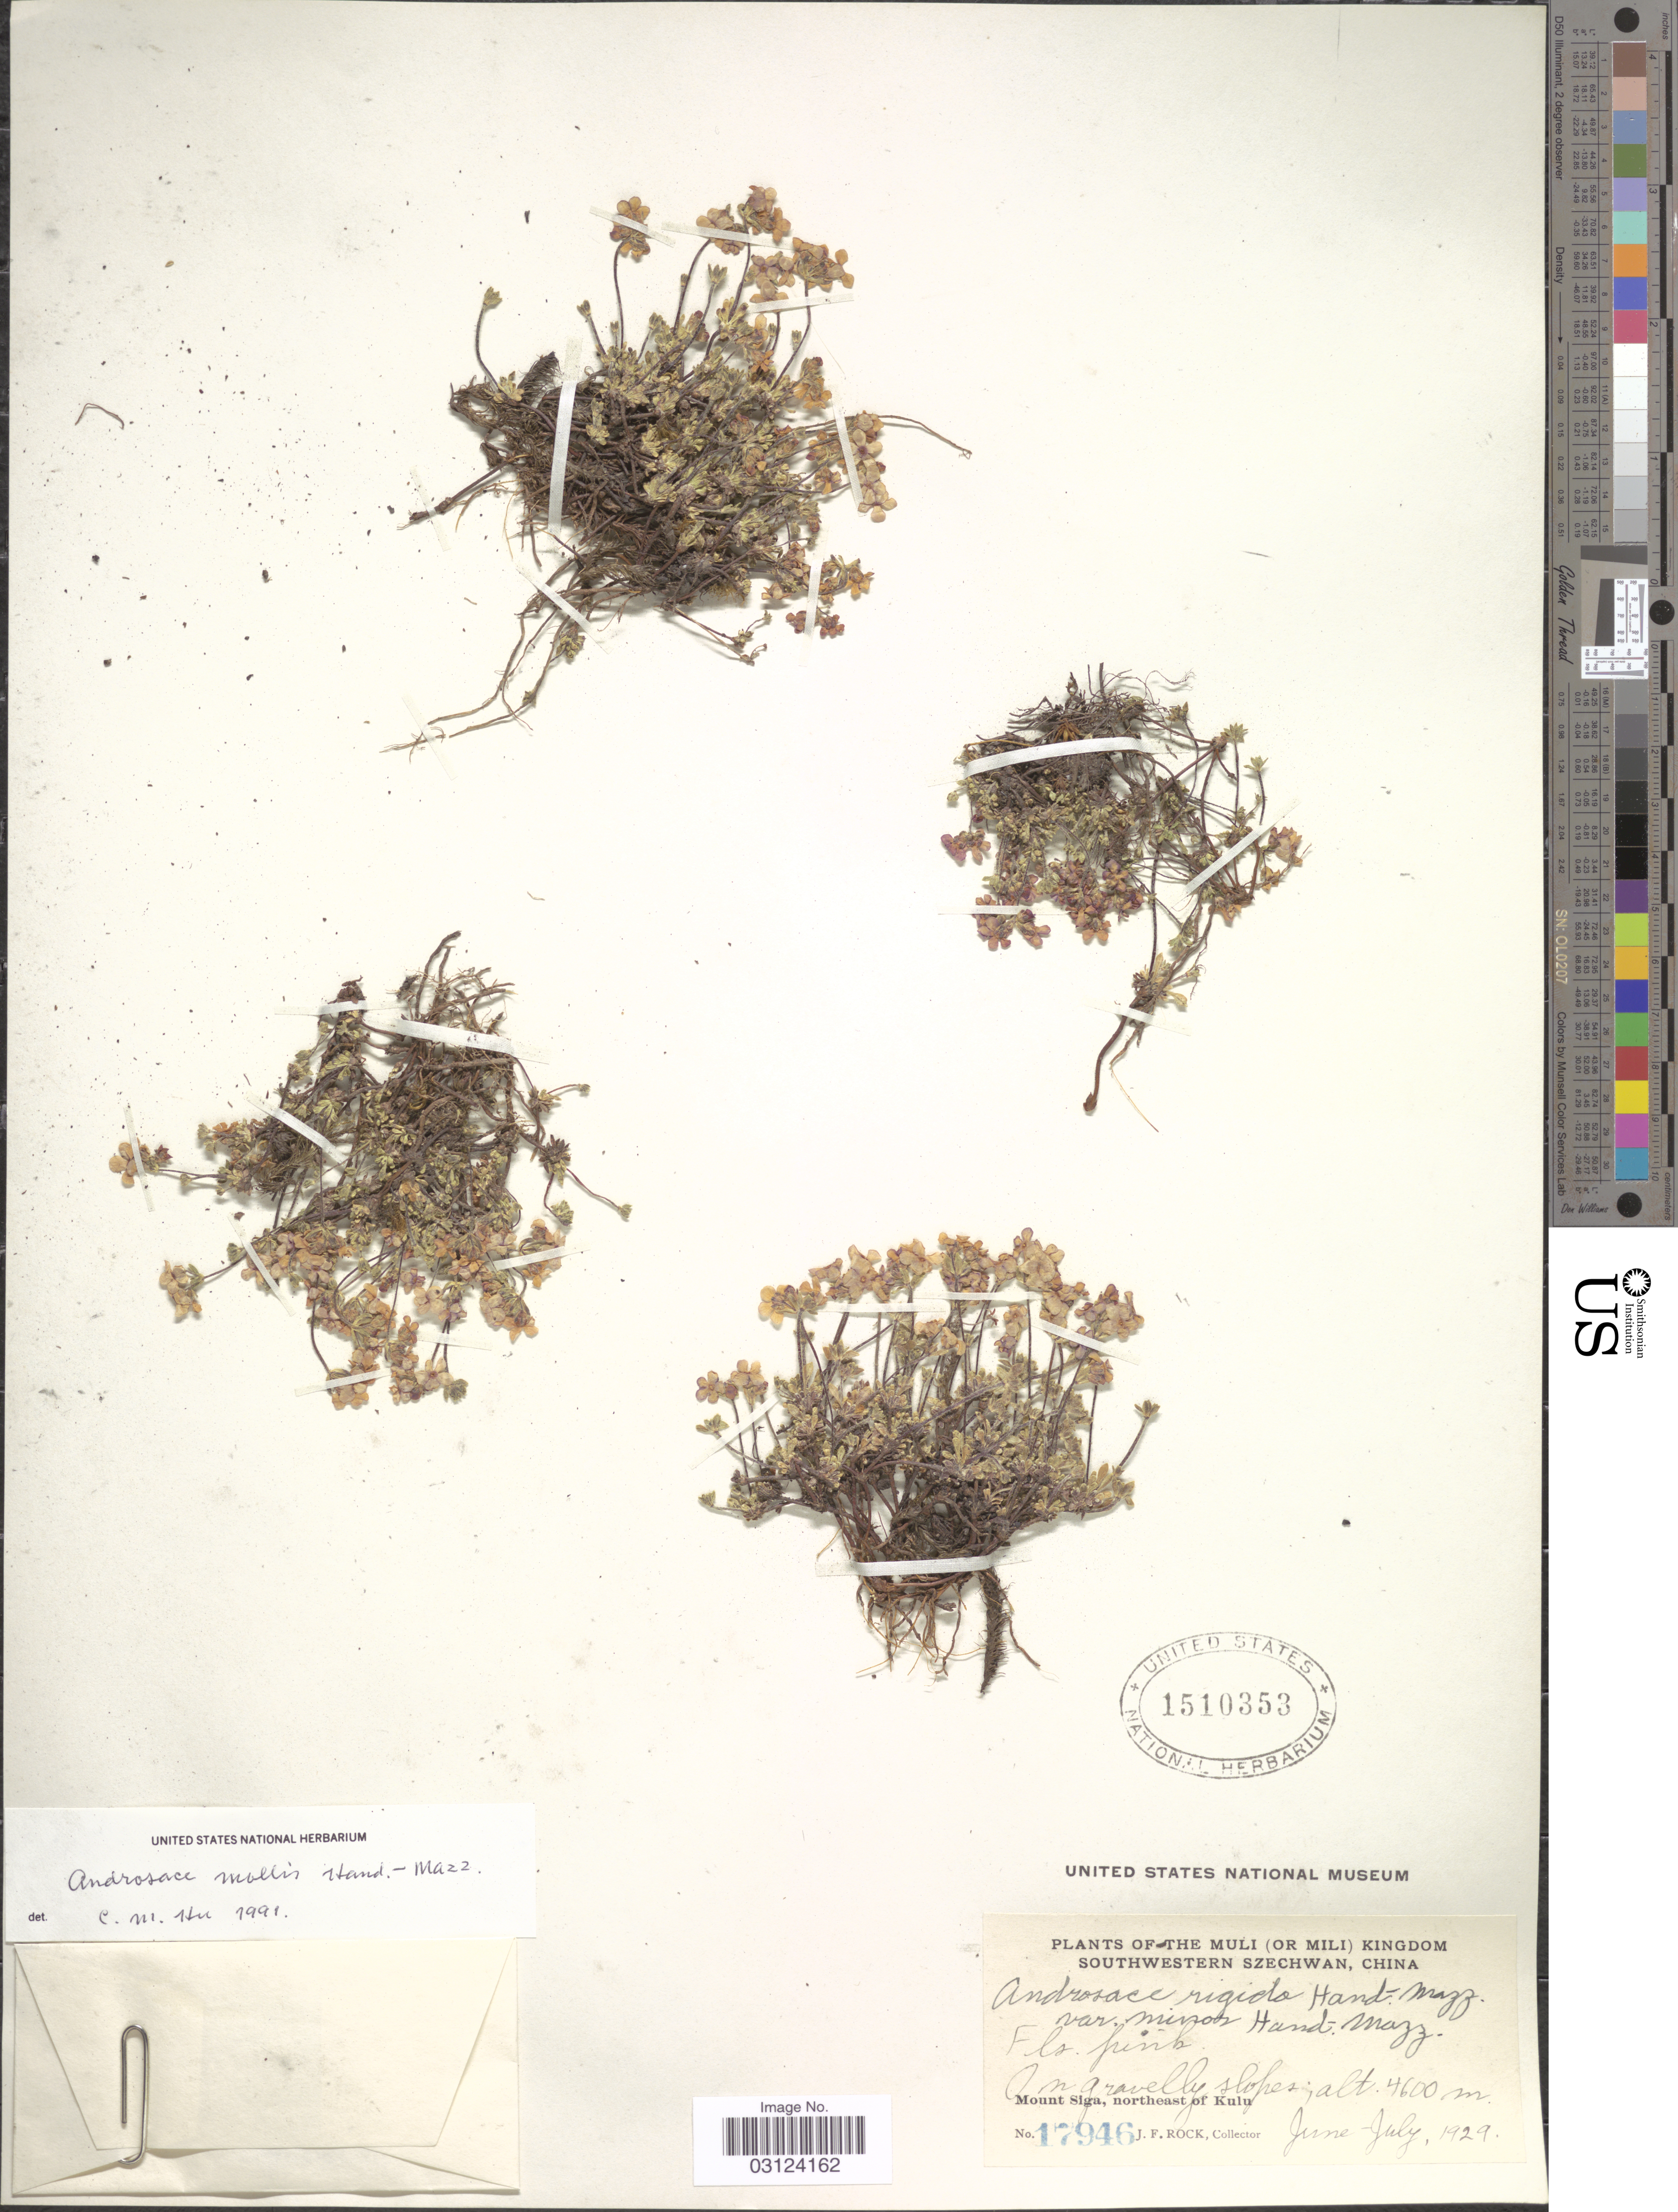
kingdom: Plantae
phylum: Tracheophyta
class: Magnoliopsida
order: Ericales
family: Primulaceae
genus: Androsace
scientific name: Androsace mollis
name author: Hand.-Mazz.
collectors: J. Rock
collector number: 17946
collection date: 1929-06/1929-07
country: China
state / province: Sichuan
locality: The Muli (Or Mili) Kingdom, Southwestern Szechwan, China, Mount Siga, northeast of Kulu.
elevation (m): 4600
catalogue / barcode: US 1510353